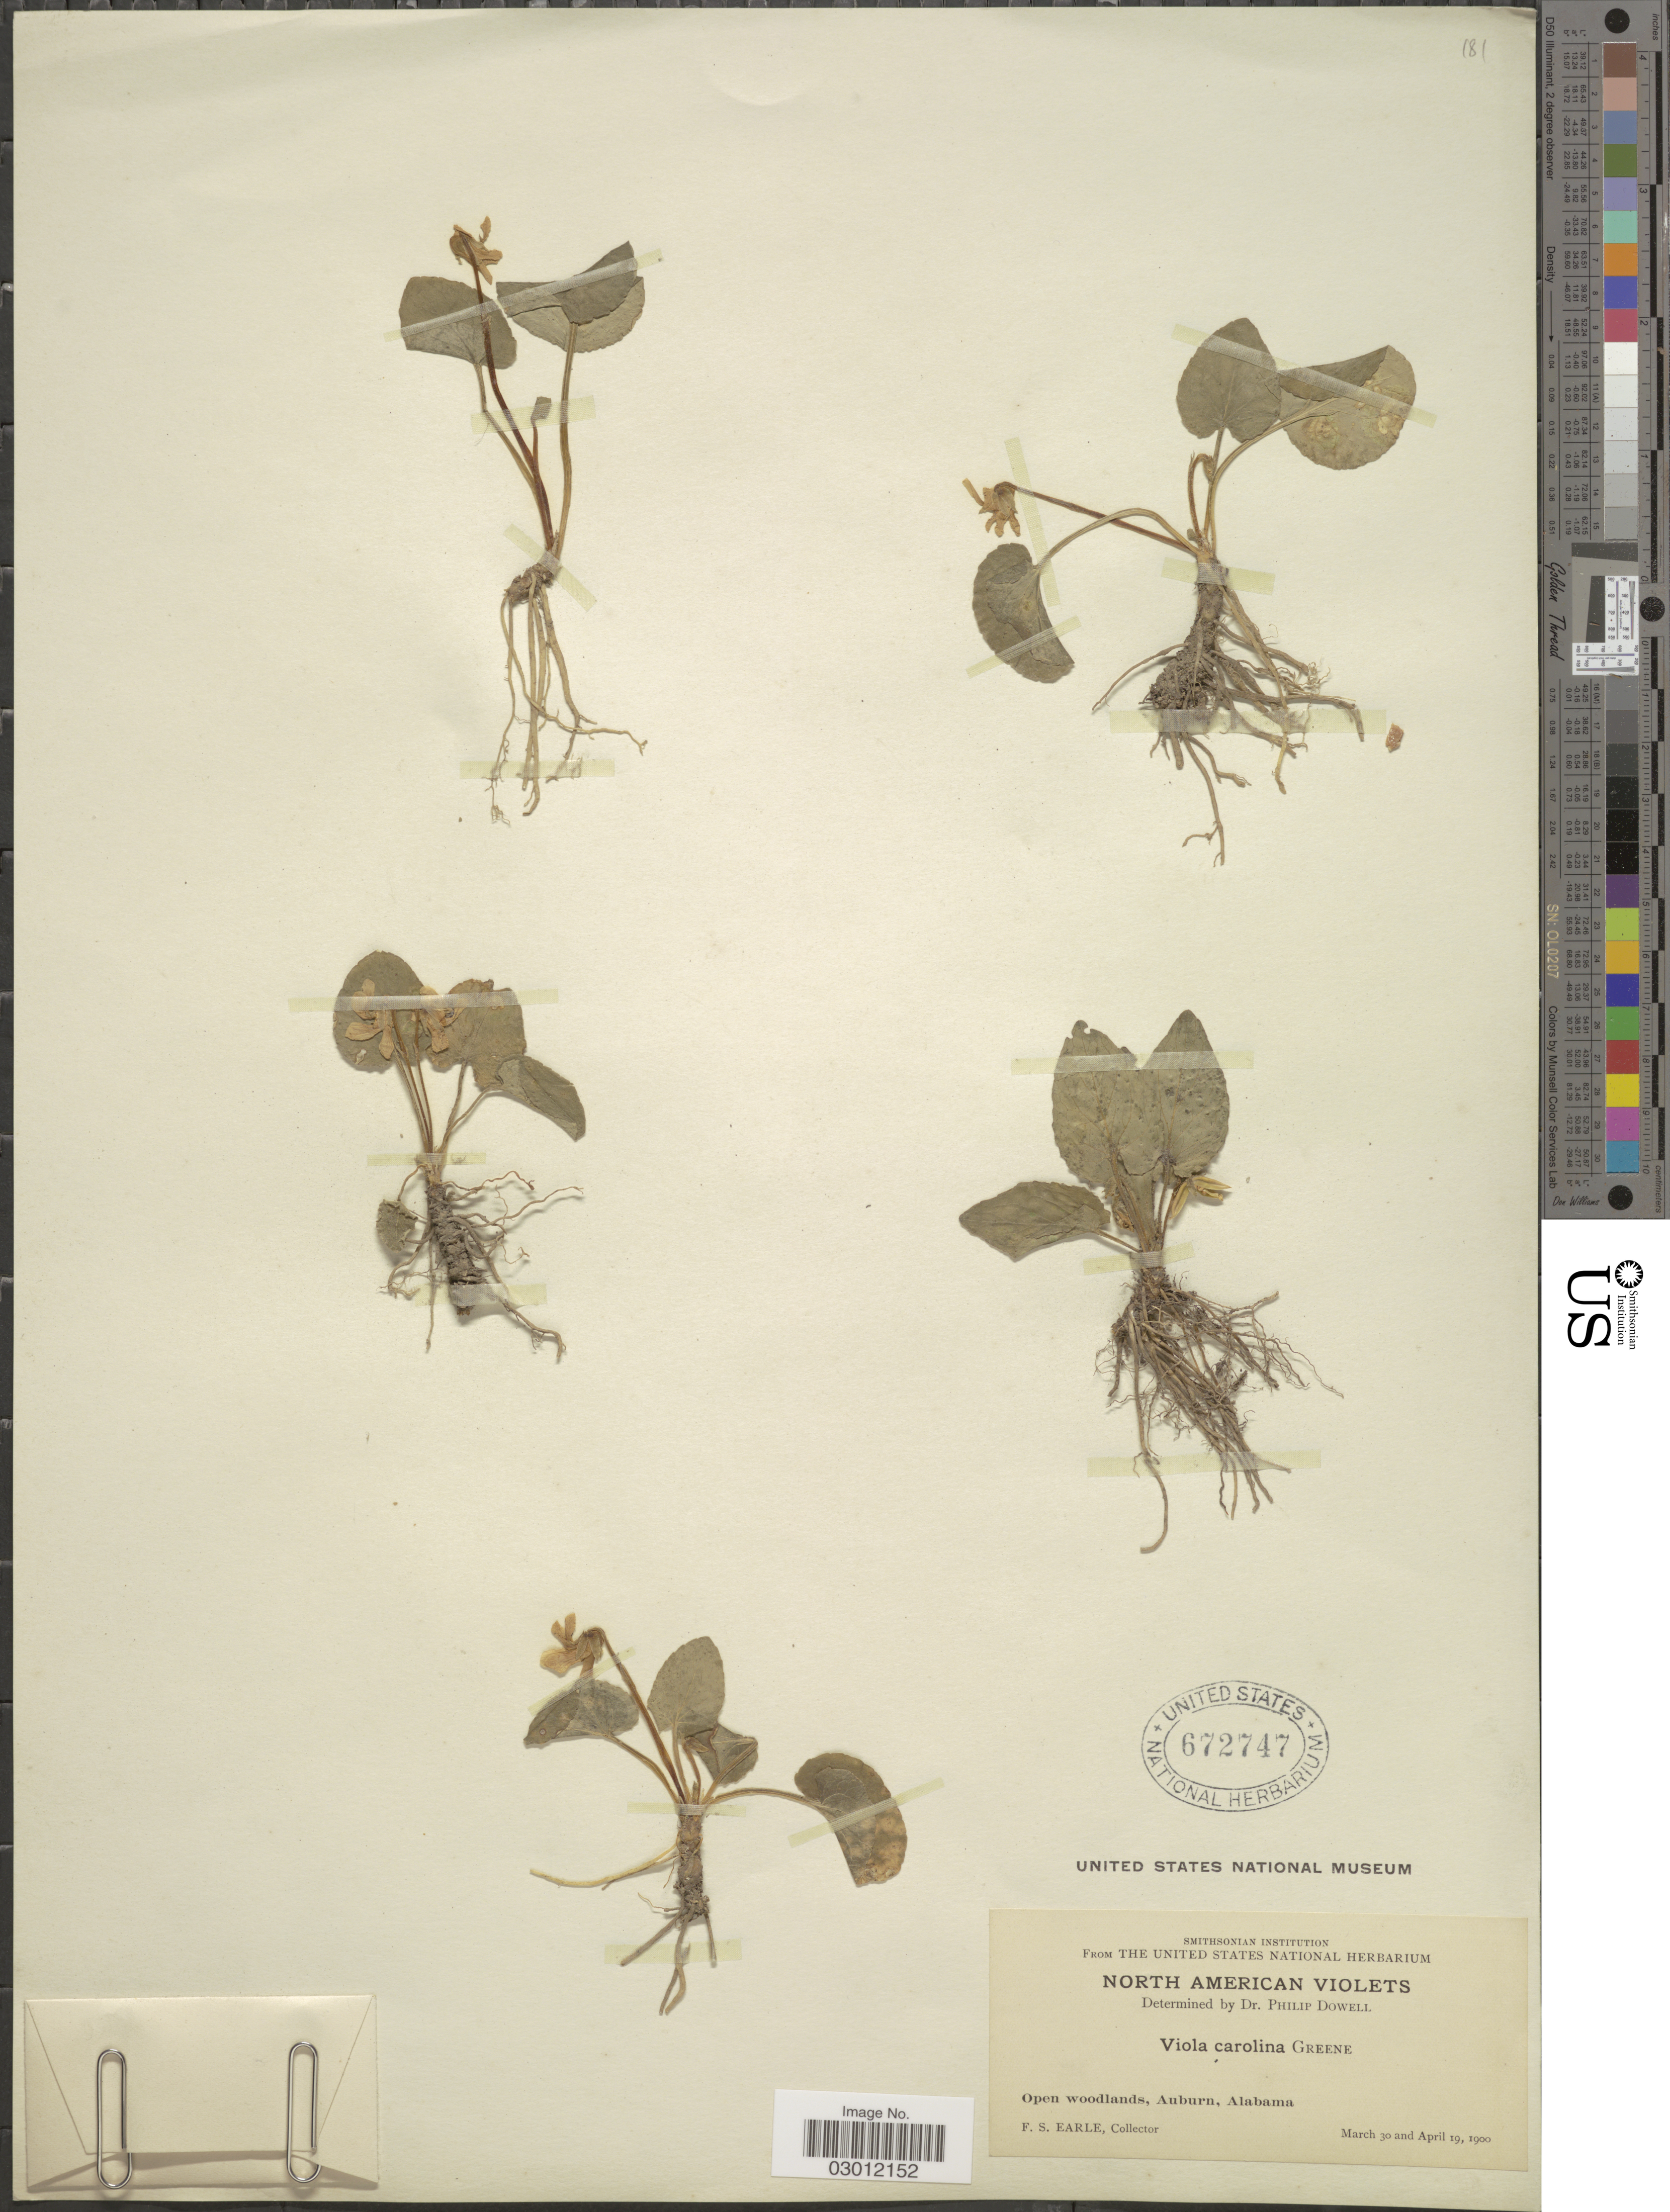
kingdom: Plantae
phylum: Tracheophyta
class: Magnoliopsida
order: Malpighiales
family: Violaceae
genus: Viola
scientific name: Viola carolina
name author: Greene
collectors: F. S. Earle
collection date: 1900-03-30/1900-04-19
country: United States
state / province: Alabama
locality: Open woodlands, Auburn.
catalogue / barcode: US 672747